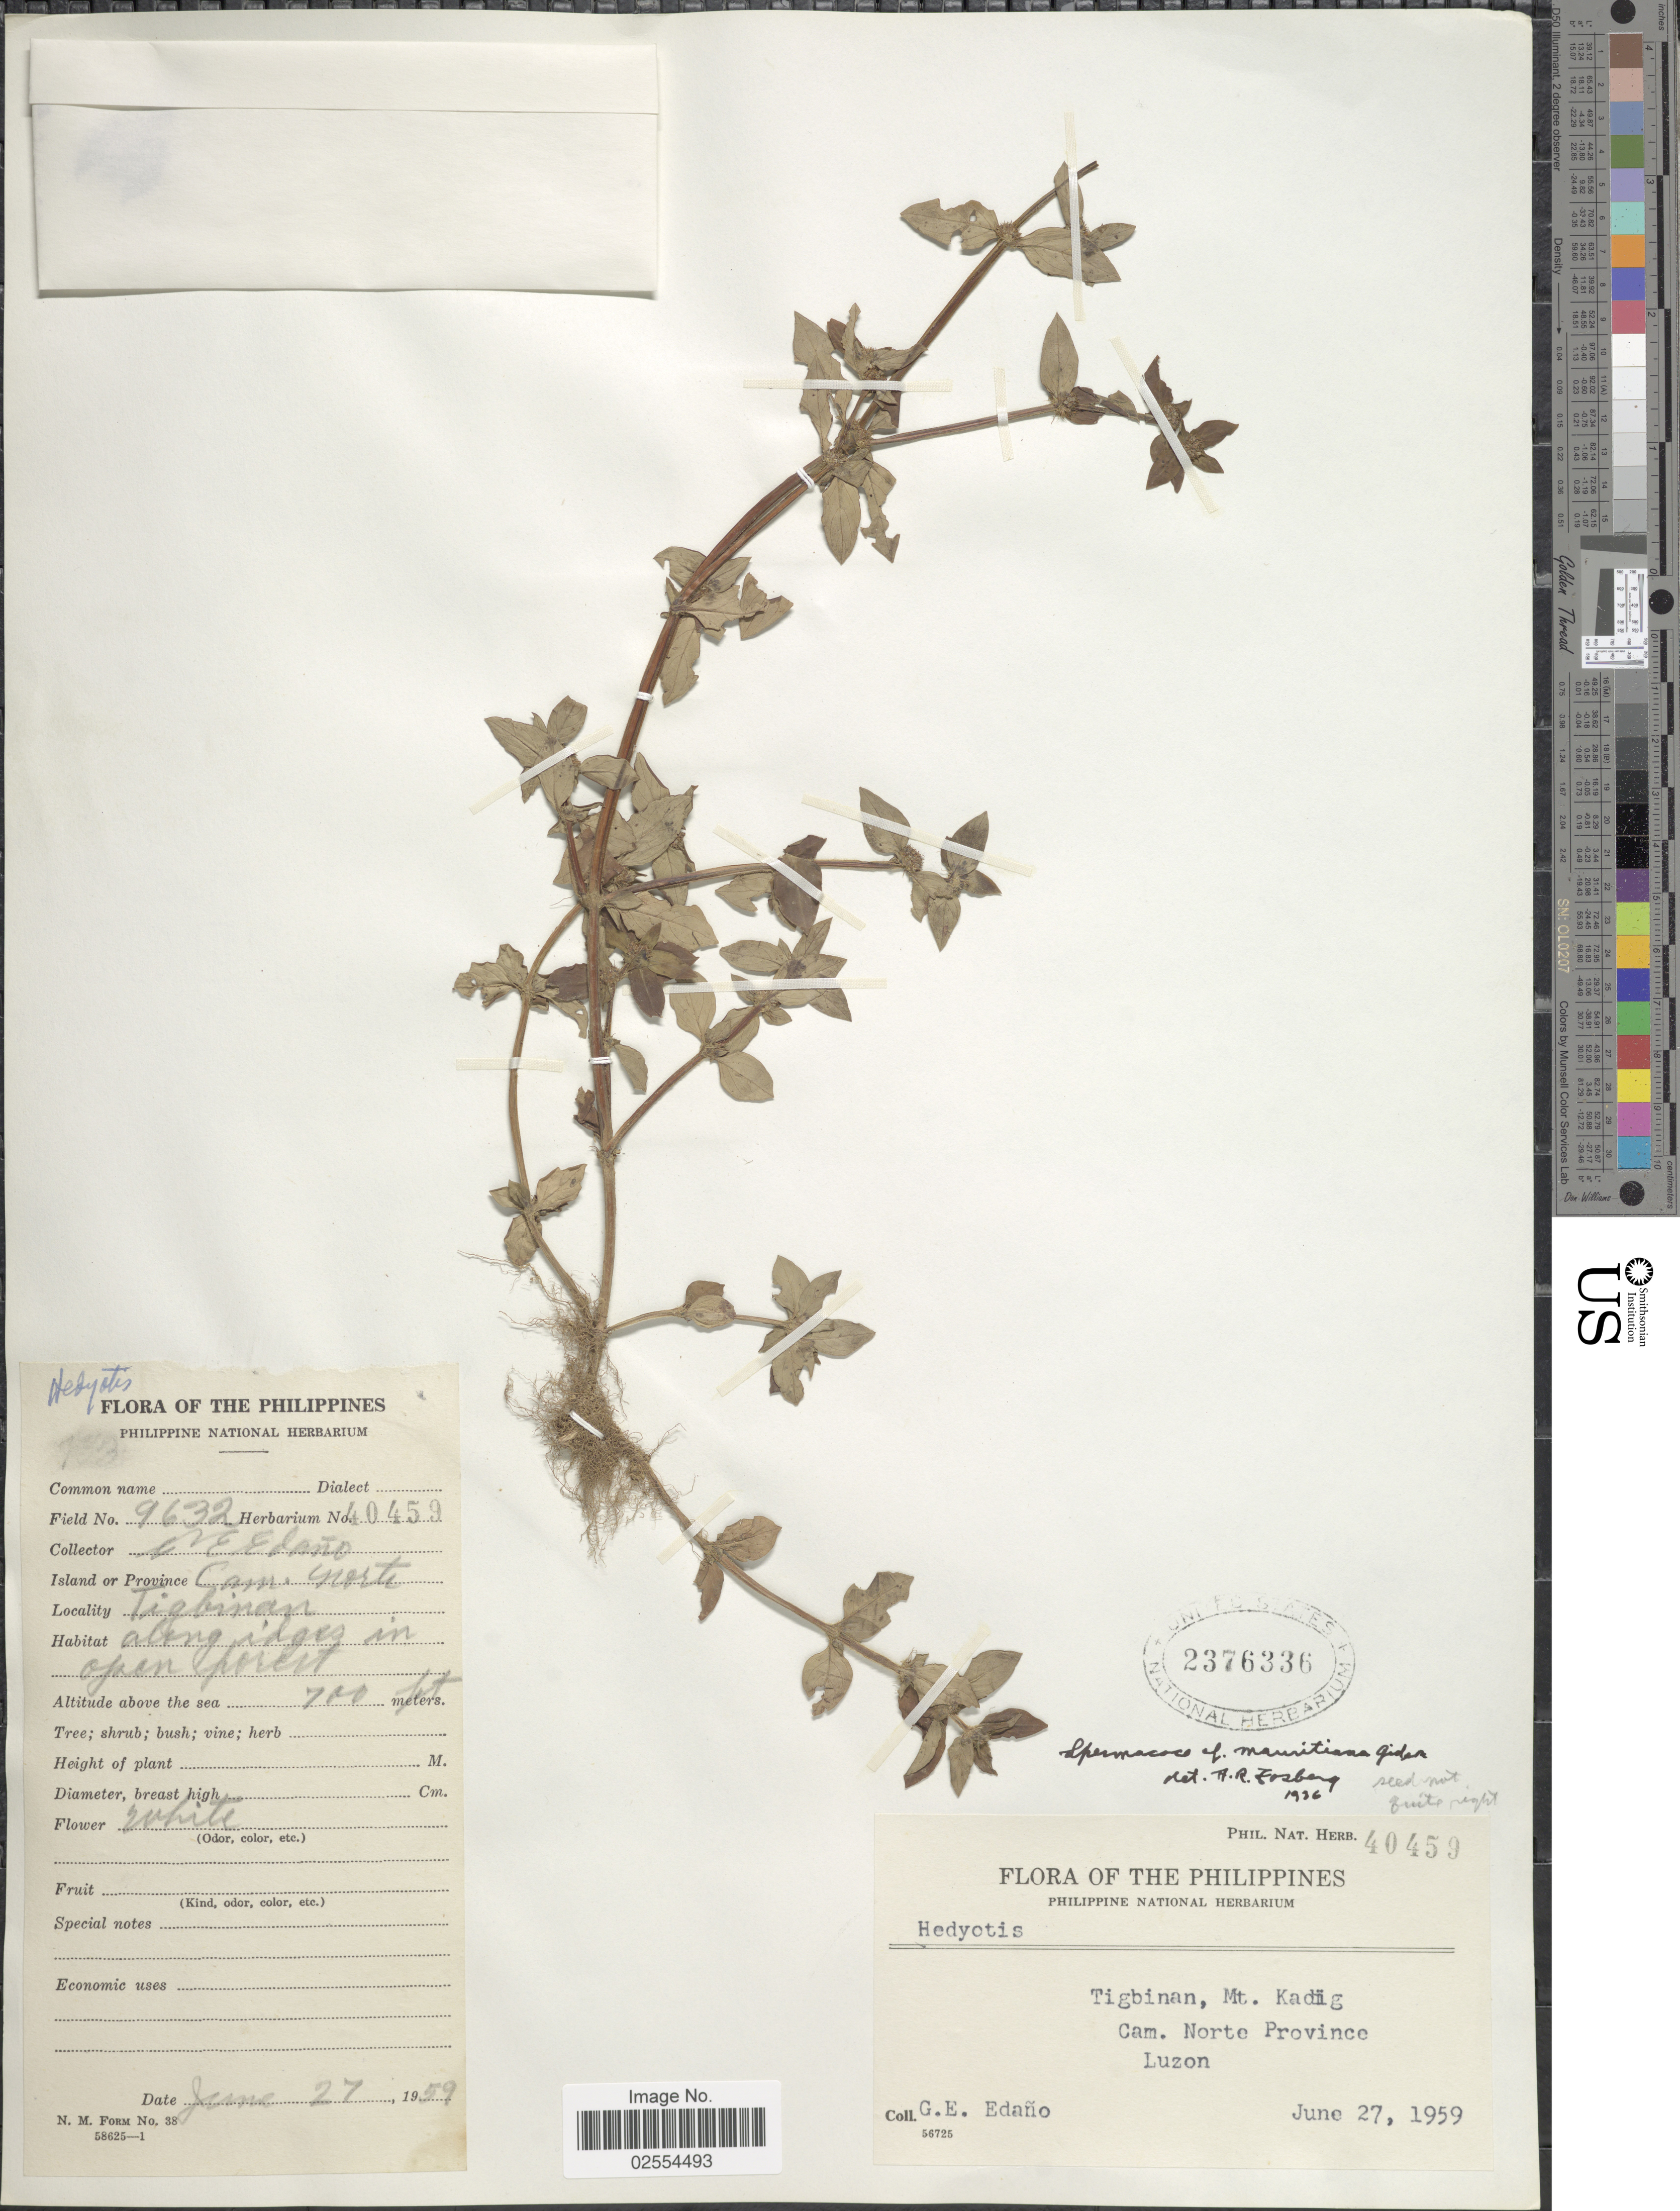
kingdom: Plantae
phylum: Tracheophyta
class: Magnoliopsida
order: Gentianales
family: Rubiaceae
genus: Spermacoce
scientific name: Spermacoce mauritiana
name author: Gideon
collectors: G. E. Edaño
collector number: Phil.Nat.Herb.40459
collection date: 1959-06-27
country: Philippines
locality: Cam. Norte Province Luzon, Tigbinan, along ridges in open forest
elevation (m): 213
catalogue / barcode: US 2376336